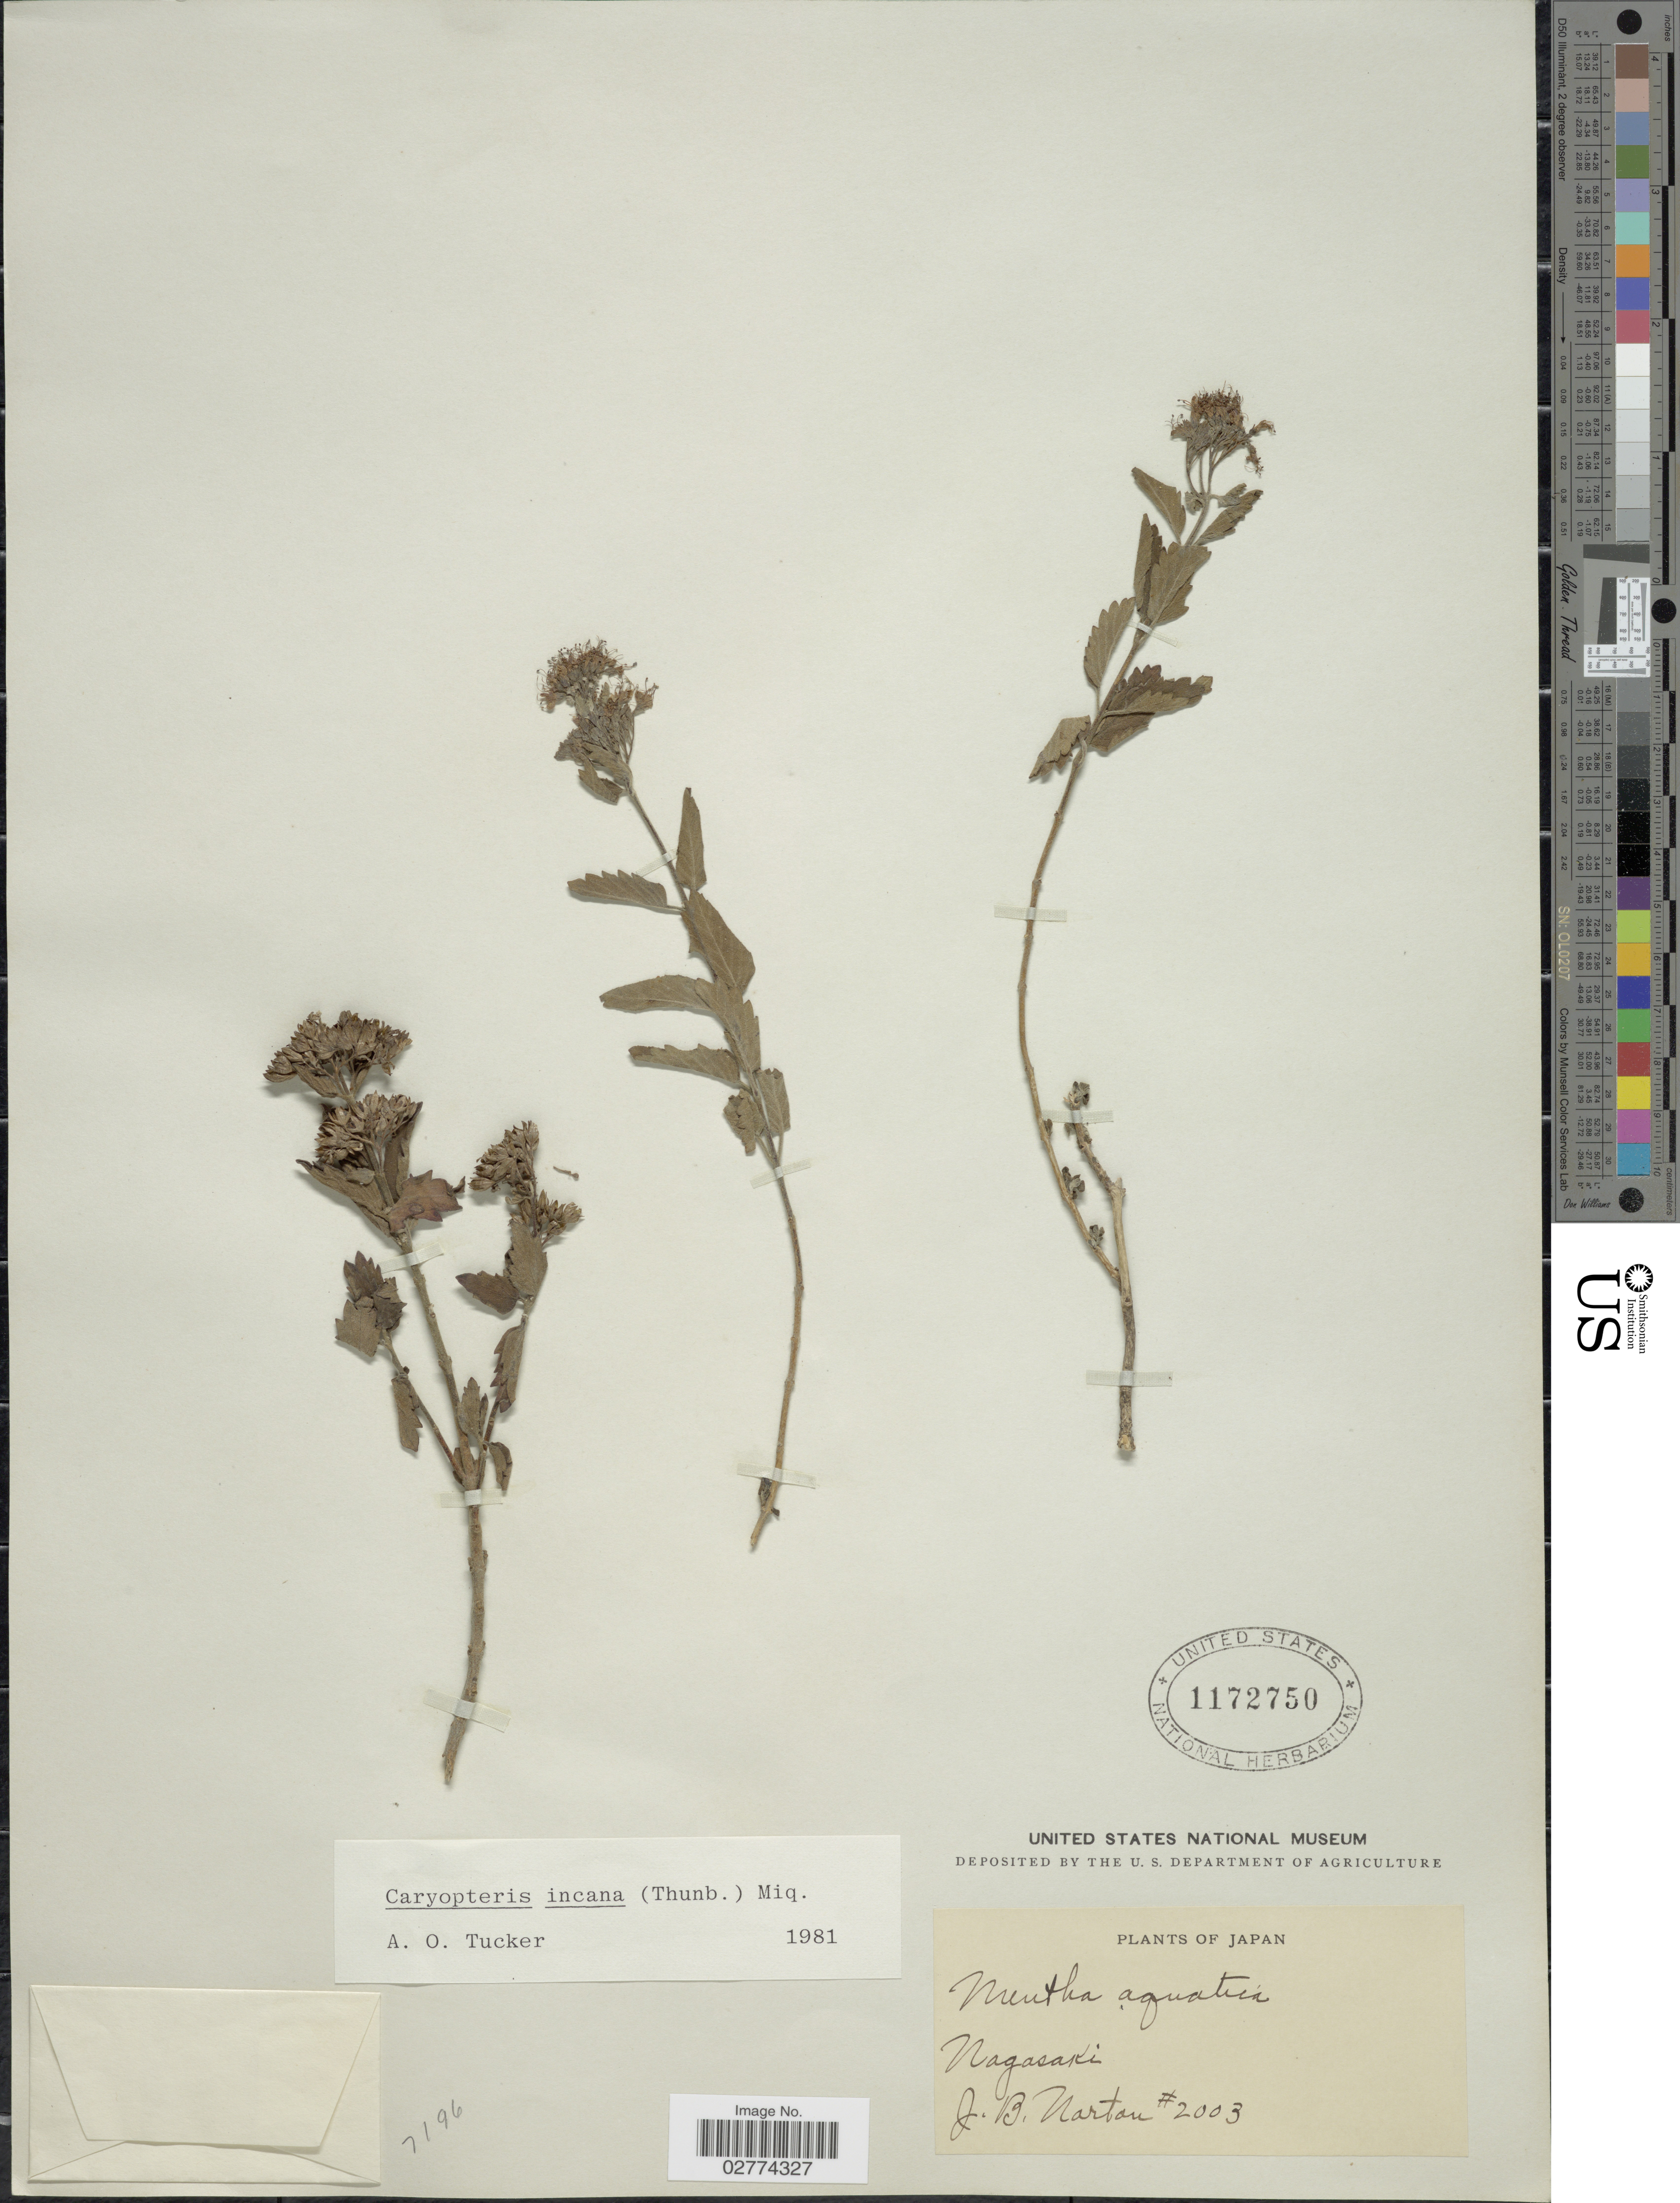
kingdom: Plantae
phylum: Tracheophyta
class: Magnoliopsida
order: Lamiales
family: Lamiaceae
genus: Caryopteris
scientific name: Caryopteris incana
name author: (Thunb. ex Houtt.) Miq.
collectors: J. B. Norton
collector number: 2003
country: Japan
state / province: Nagasaki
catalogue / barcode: US 1172750